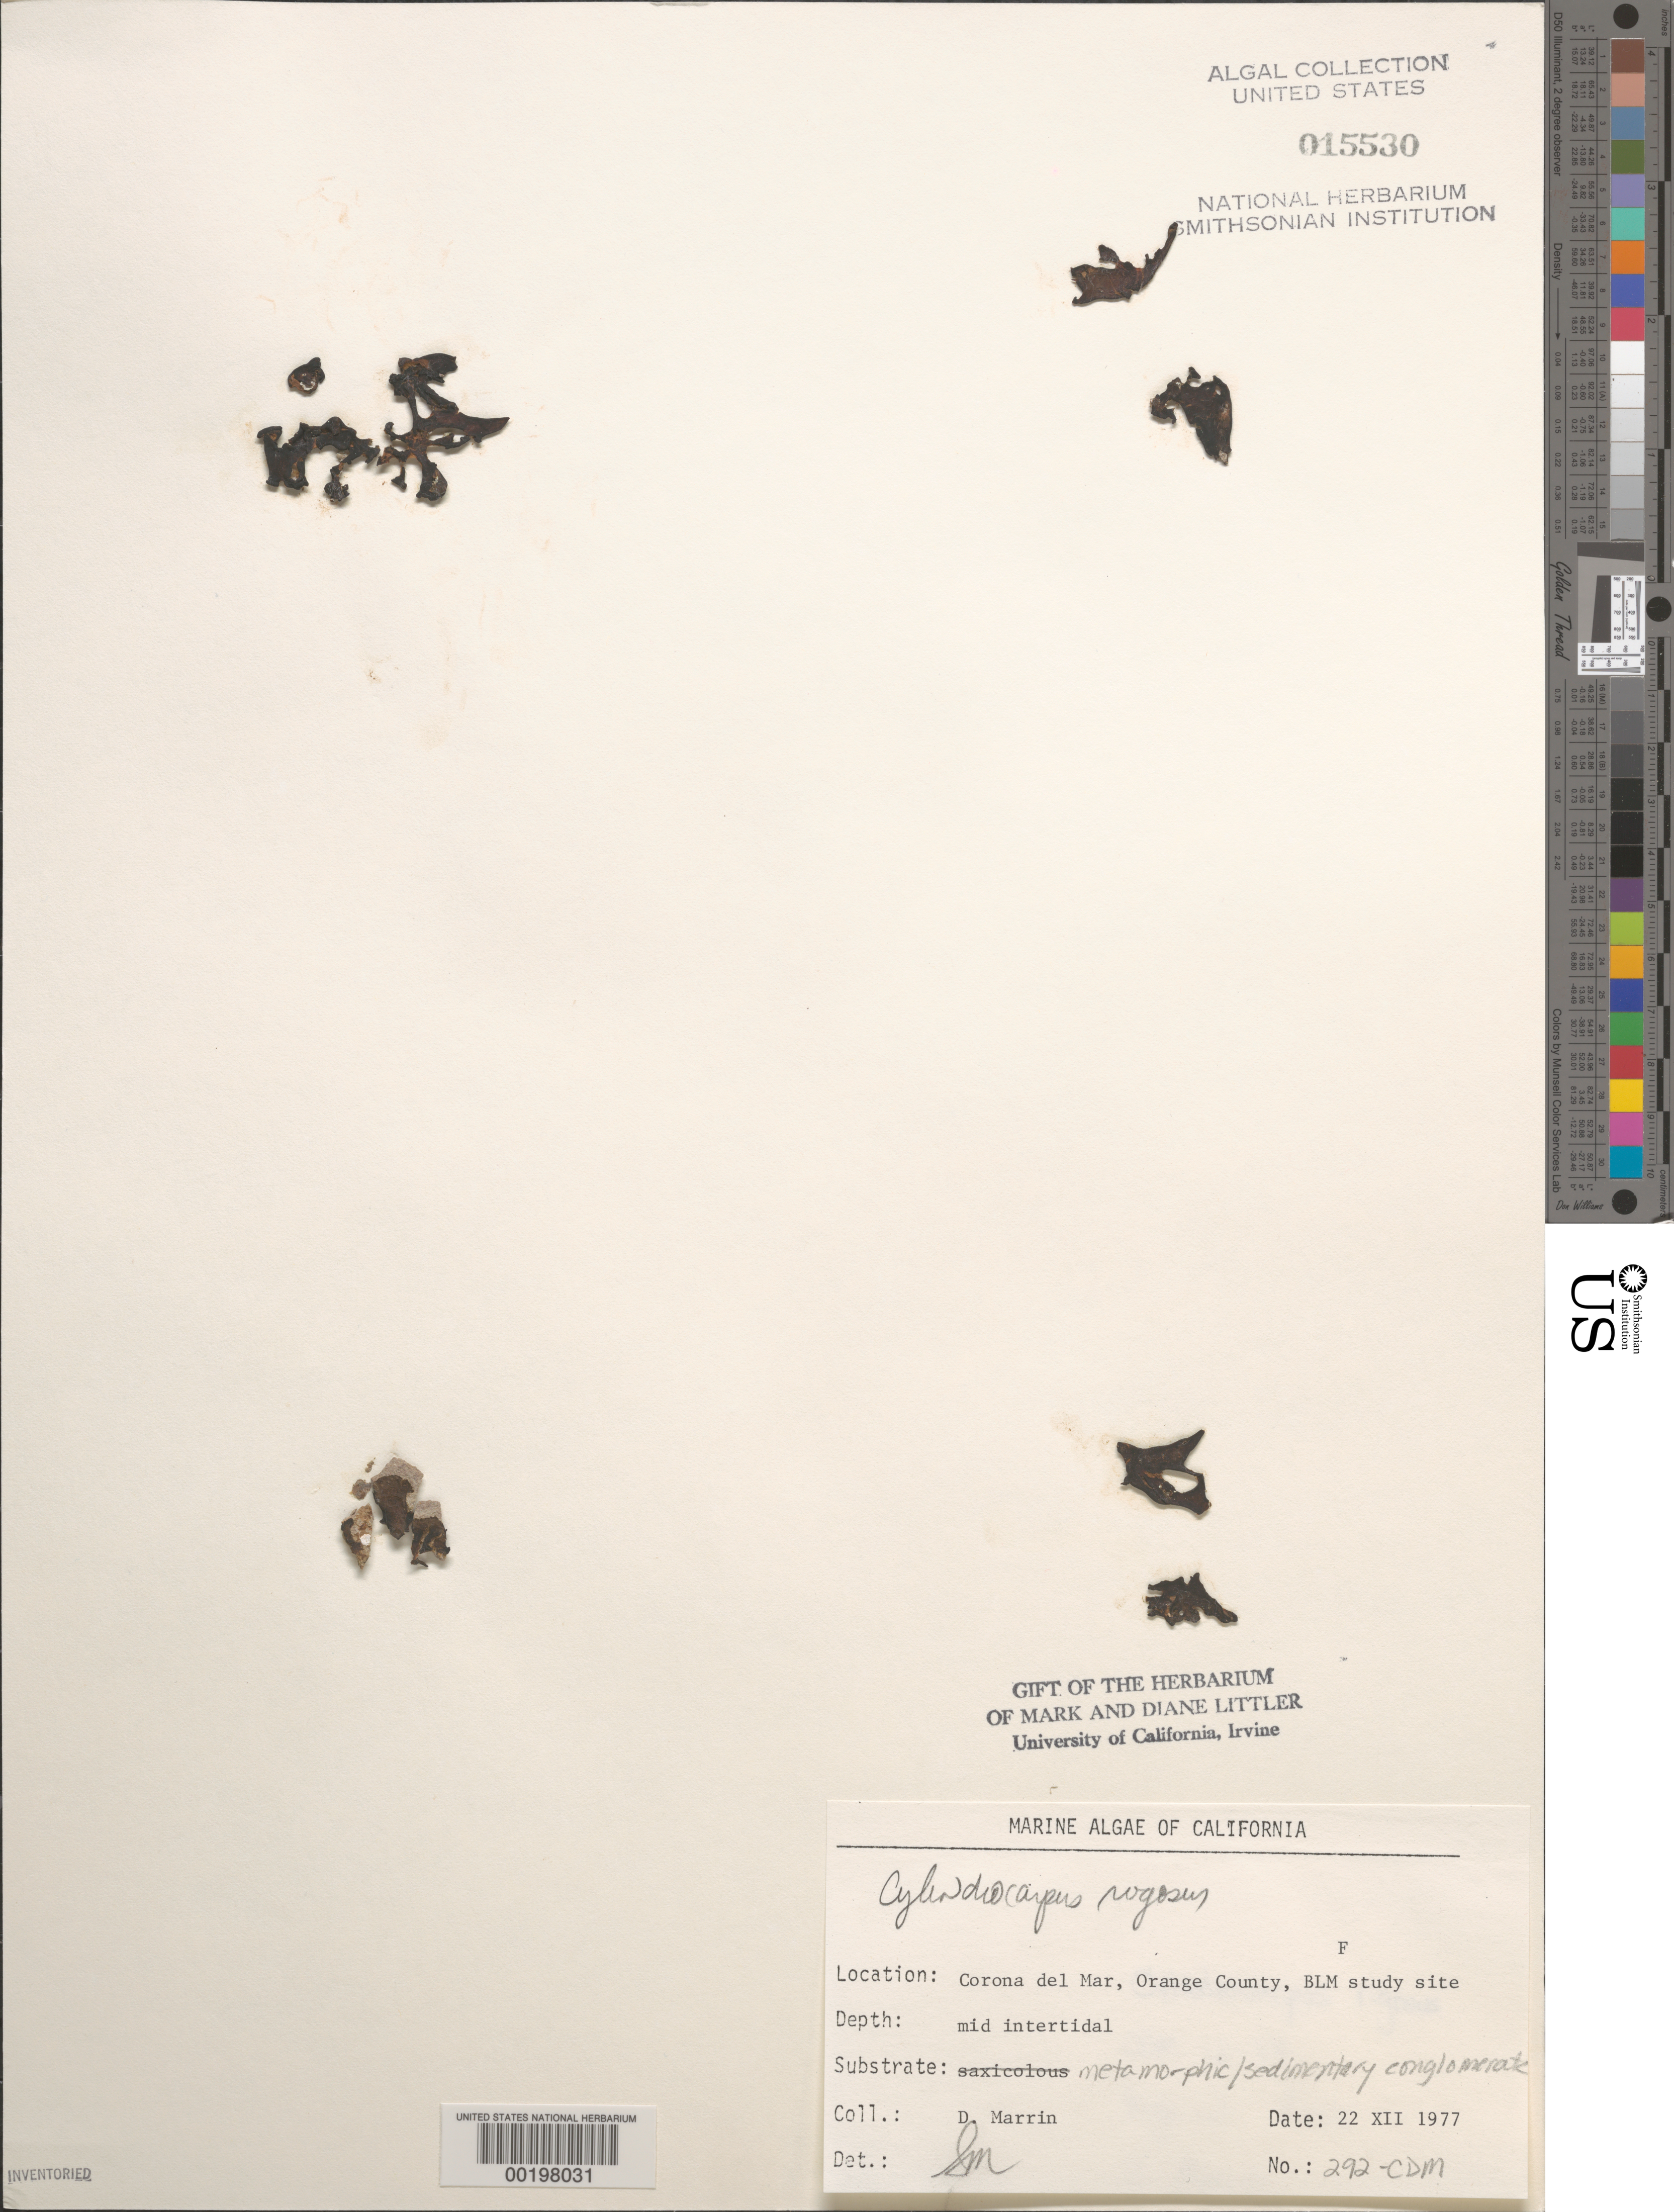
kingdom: Chromista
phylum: Ochrophyta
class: Phaeophyceae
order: Ectocarpales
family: Petrospongiaceae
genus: Petrospongium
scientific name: Petrospongium rugosum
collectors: D. Marrin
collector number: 292-CDM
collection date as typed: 22 Dec 1977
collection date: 1977-12-22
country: United States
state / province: California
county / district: Orange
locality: Corona del Mar, mouth of Morning Canyon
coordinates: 33 35'14"N, 117 51'54"W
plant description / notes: BLM-SOCALBIGHT Rocky Intertidal Survey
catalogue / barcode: US 15530